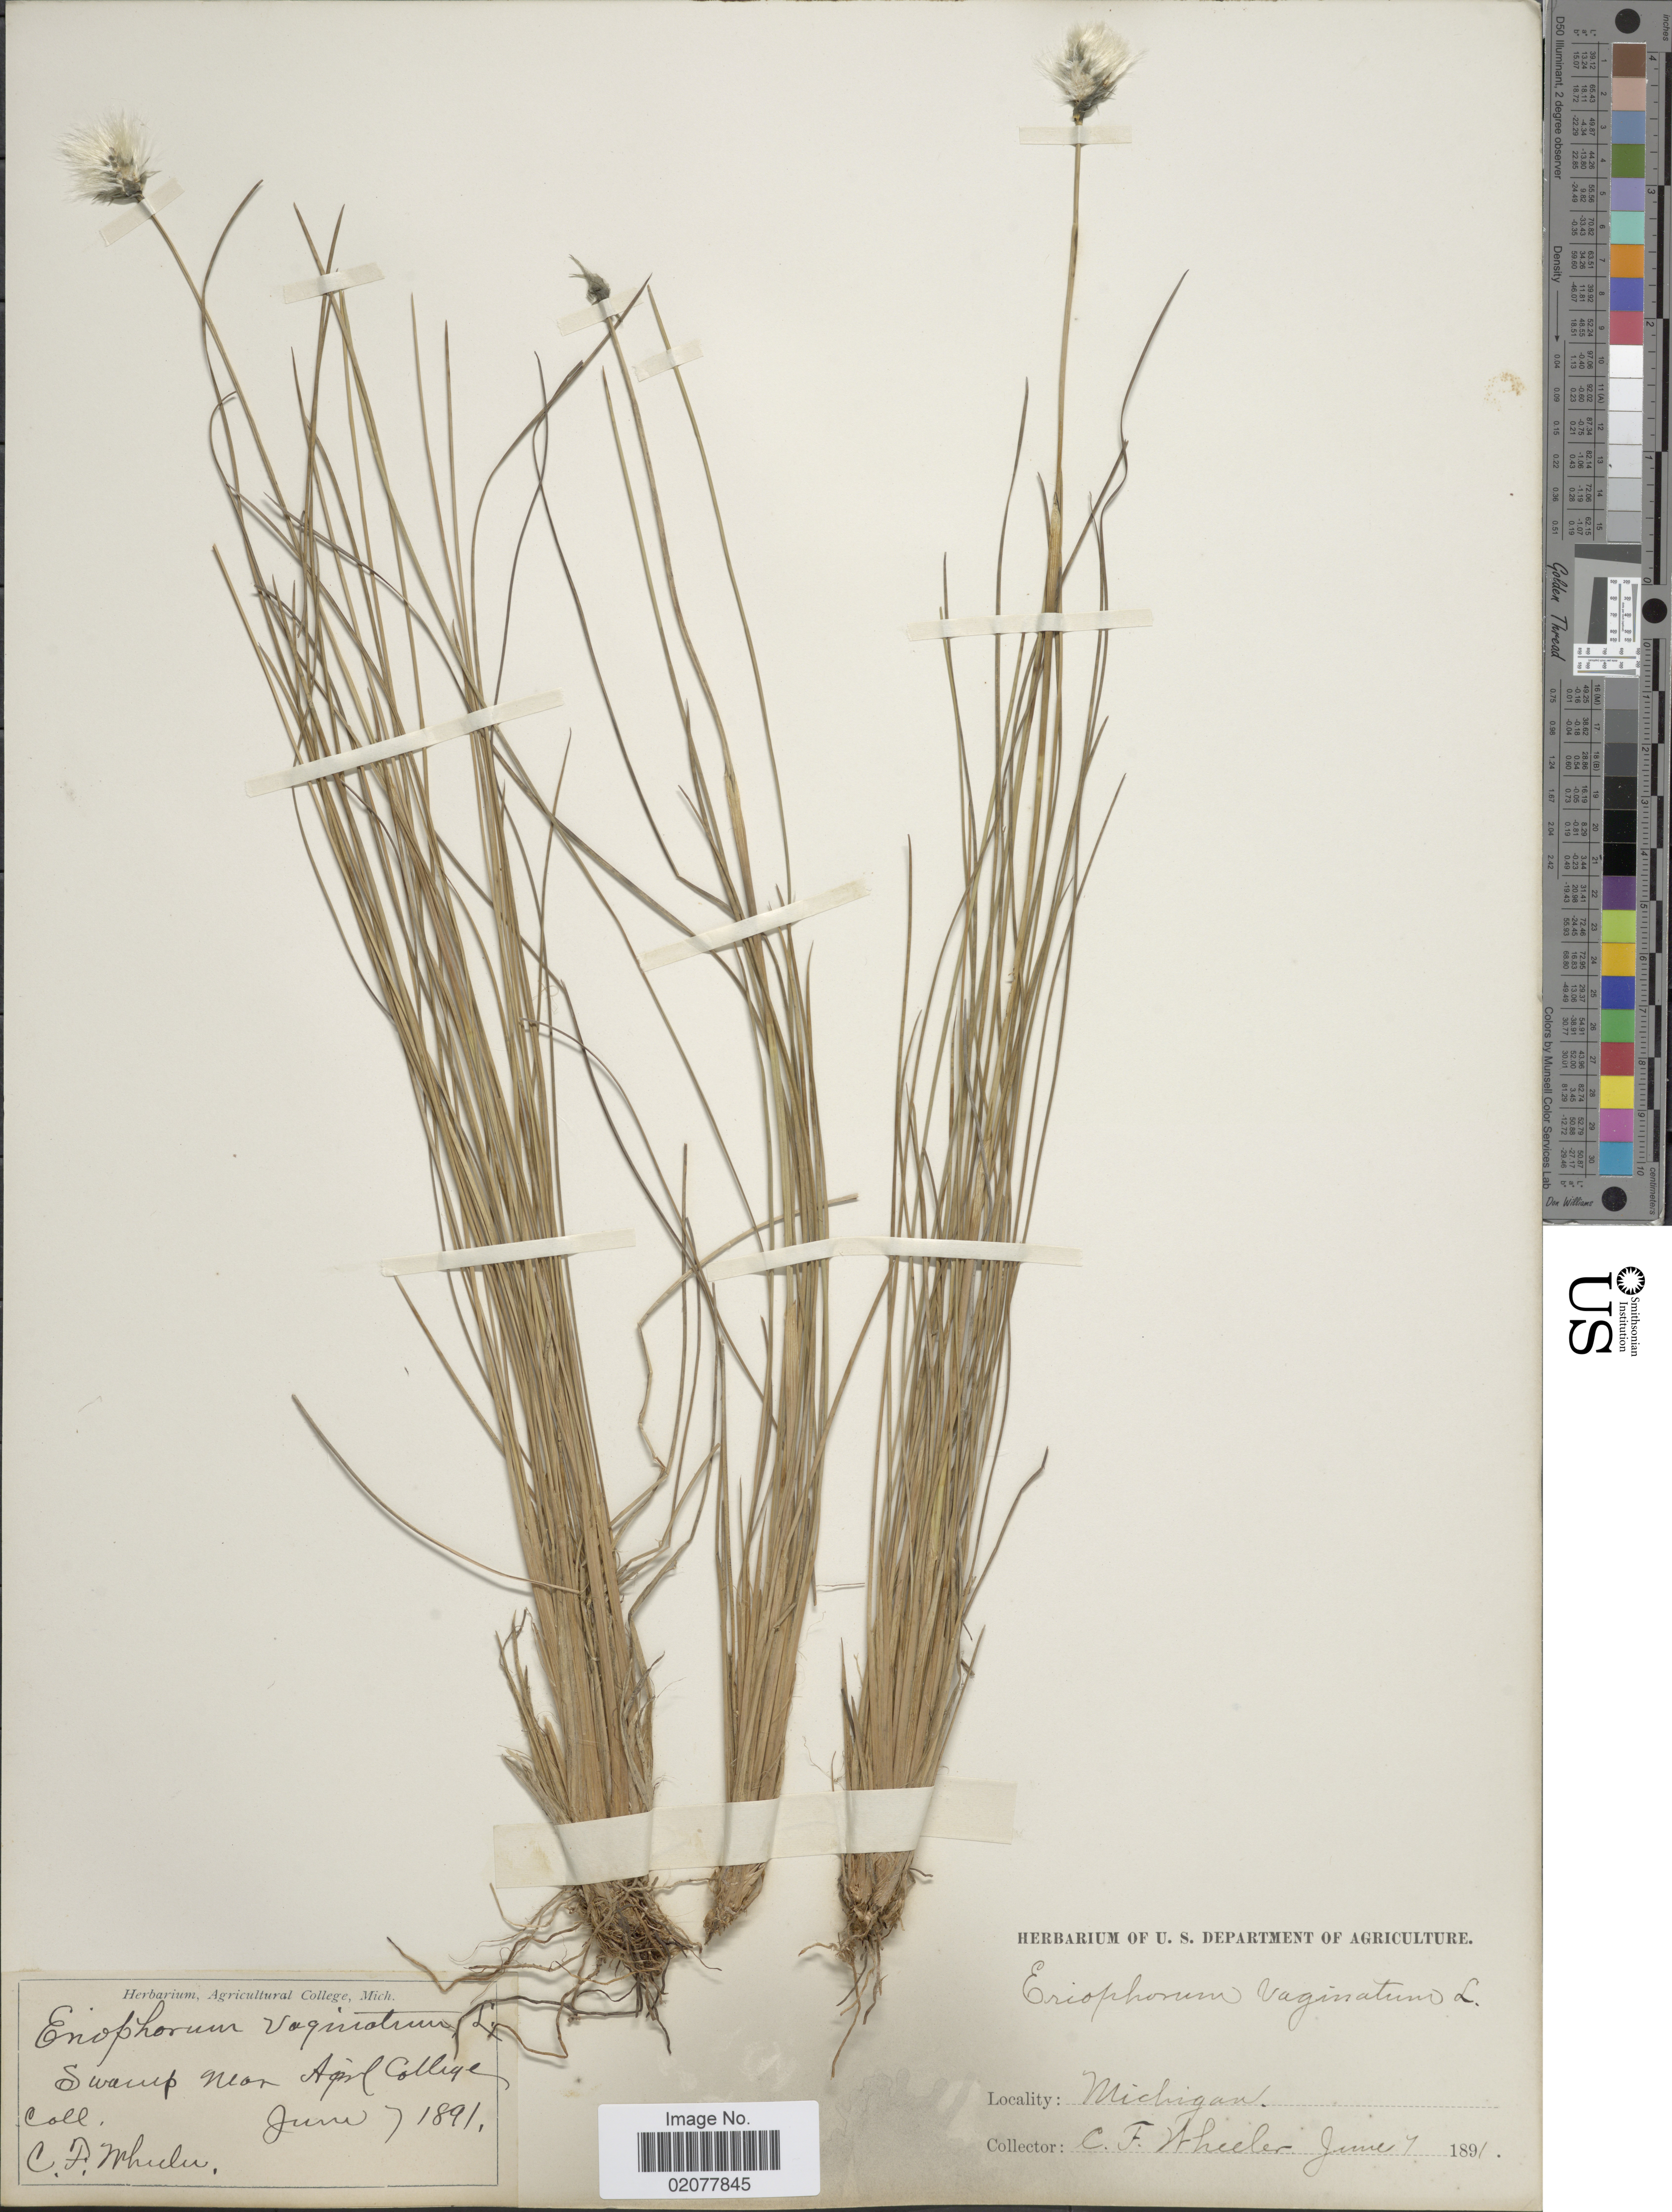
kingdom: Plantae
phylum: Tracheophyta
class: Liliopsida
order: Poales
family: Cyperaceae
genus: Eriophorum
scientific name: Eriophorum spissum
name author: Fernald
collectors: C. Wheeler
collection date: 1891-06-07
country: United States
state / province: Michigan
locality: Swamp near April College